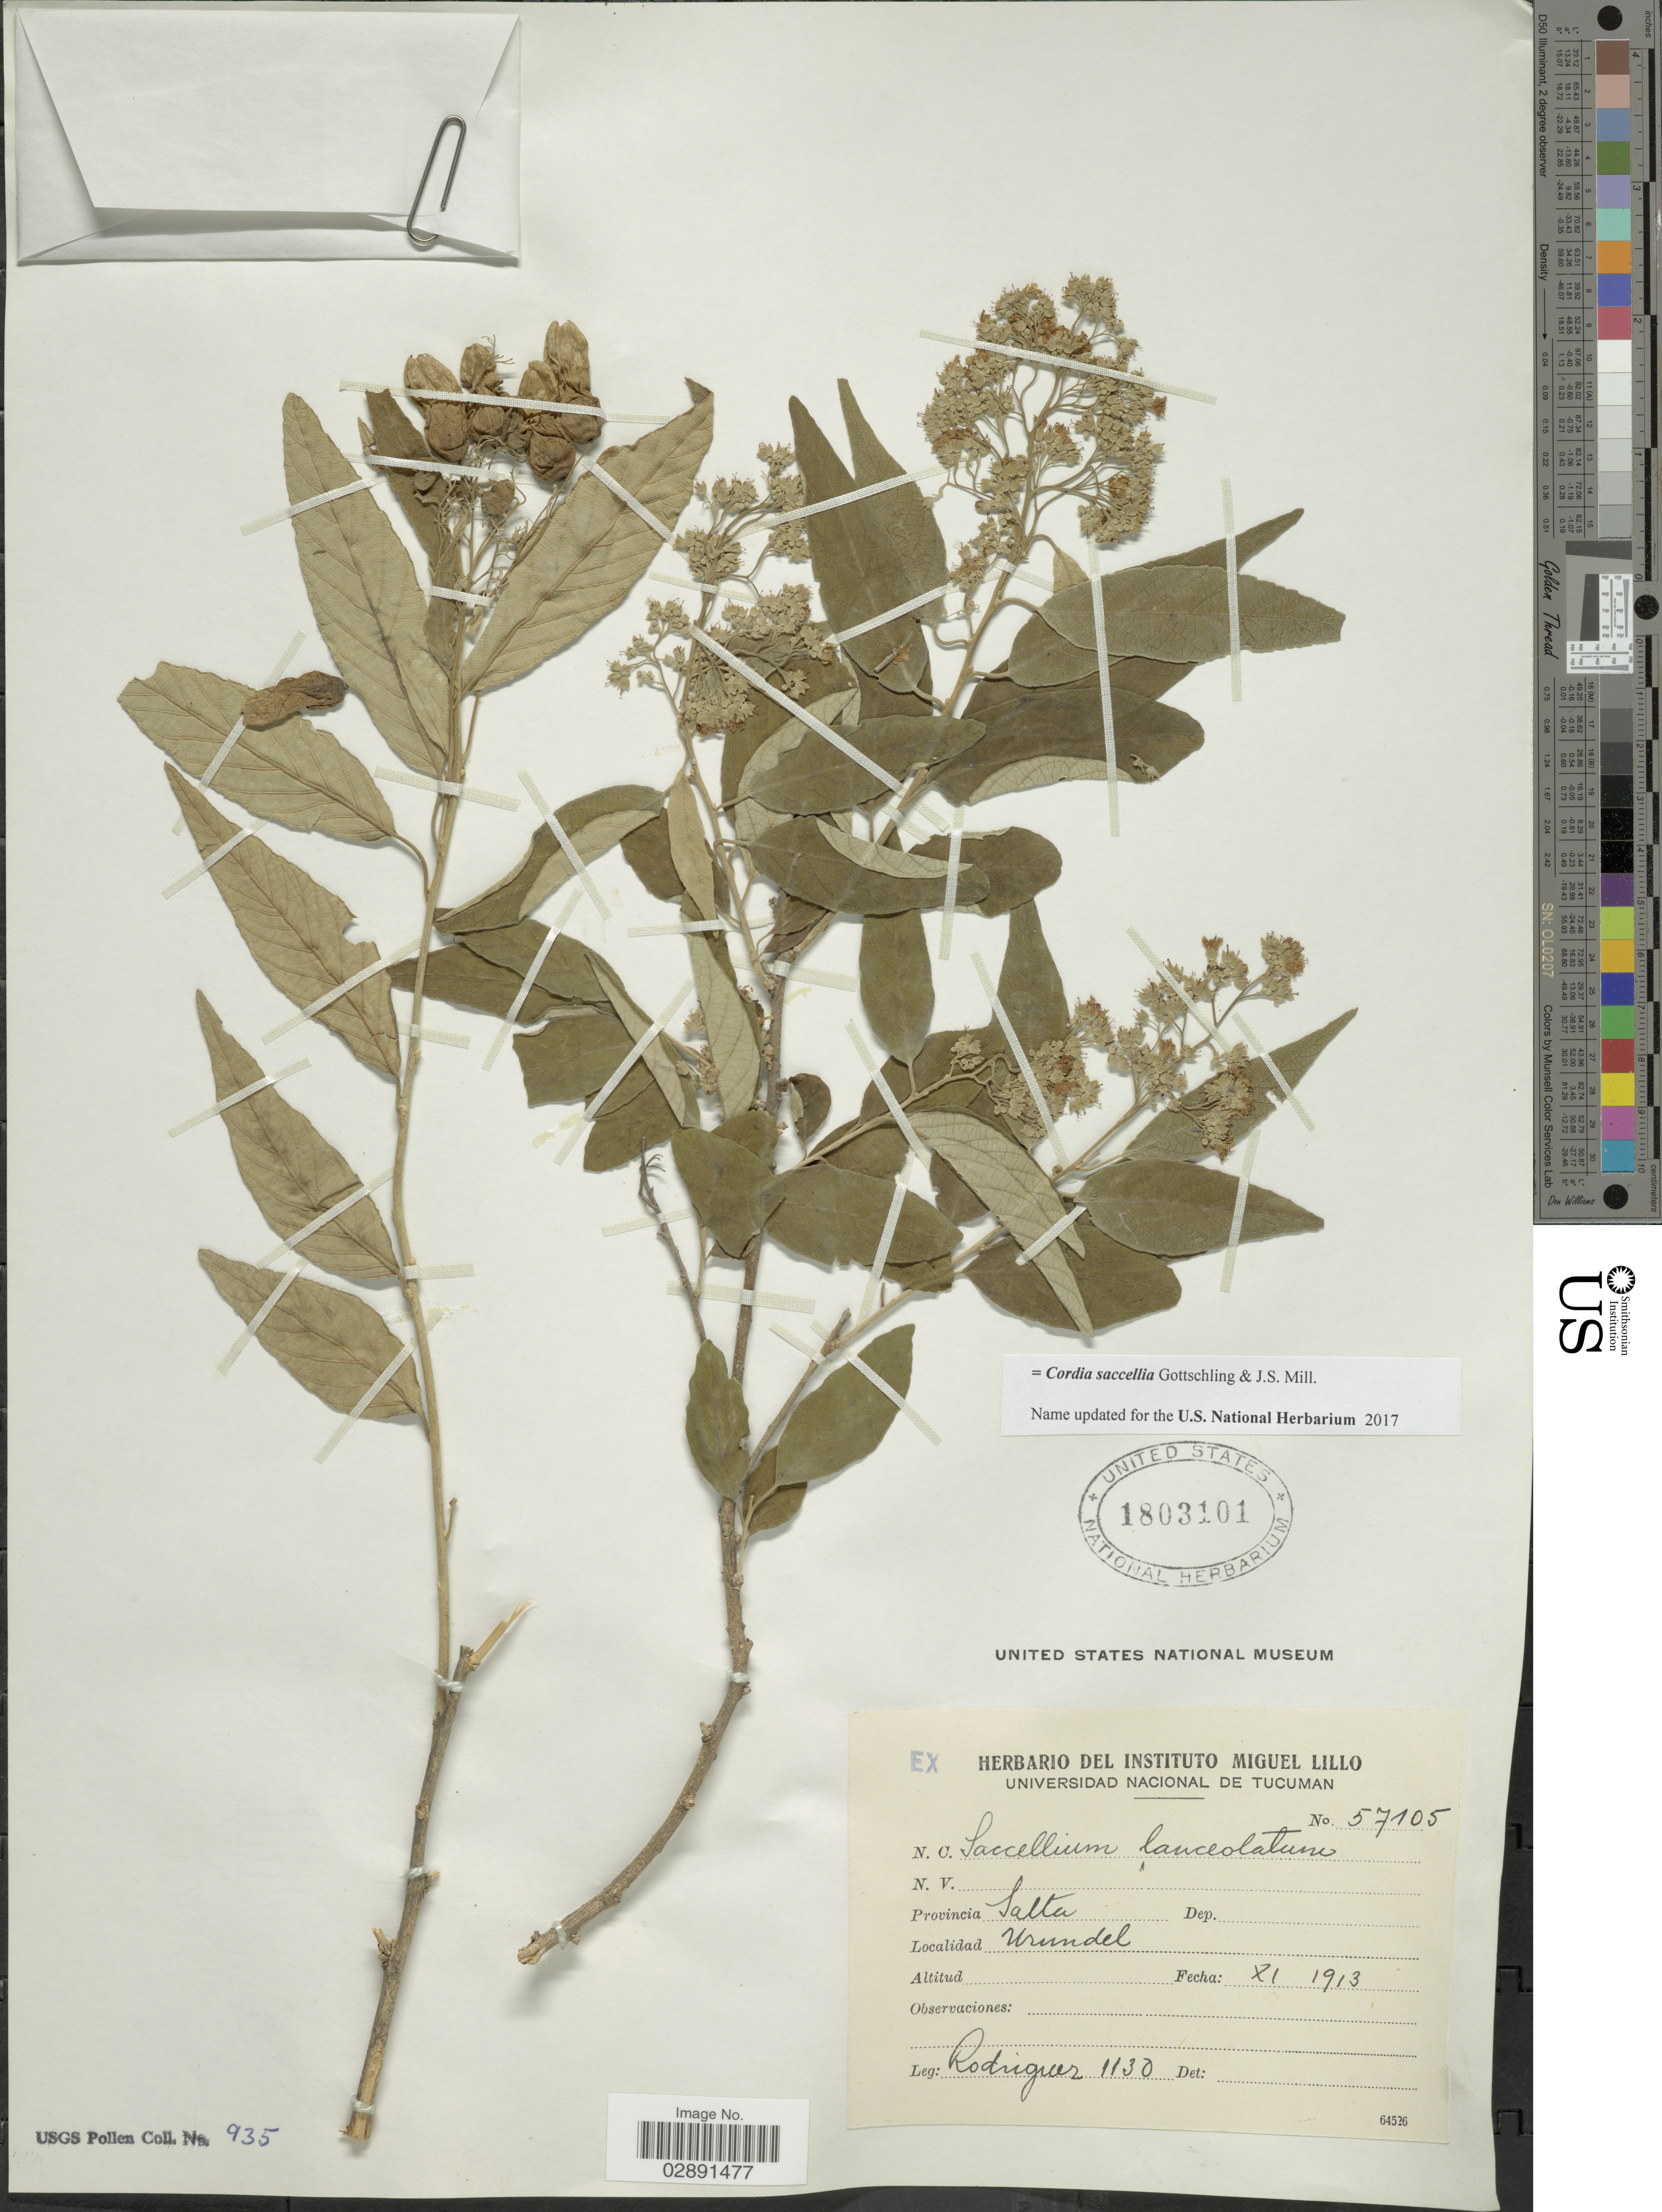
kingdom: Plantae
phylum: Tracheophyta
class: Magnoliopsida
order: Boraginales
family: Cordiaceae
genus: Cordia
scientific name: Cordia saccellia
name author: Gottschling & J.S. Mill.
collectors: Rodriguez, --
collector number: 1130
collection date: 1913-11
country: Argentina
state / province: Salta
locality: Urundel.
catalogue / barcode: US 1803101